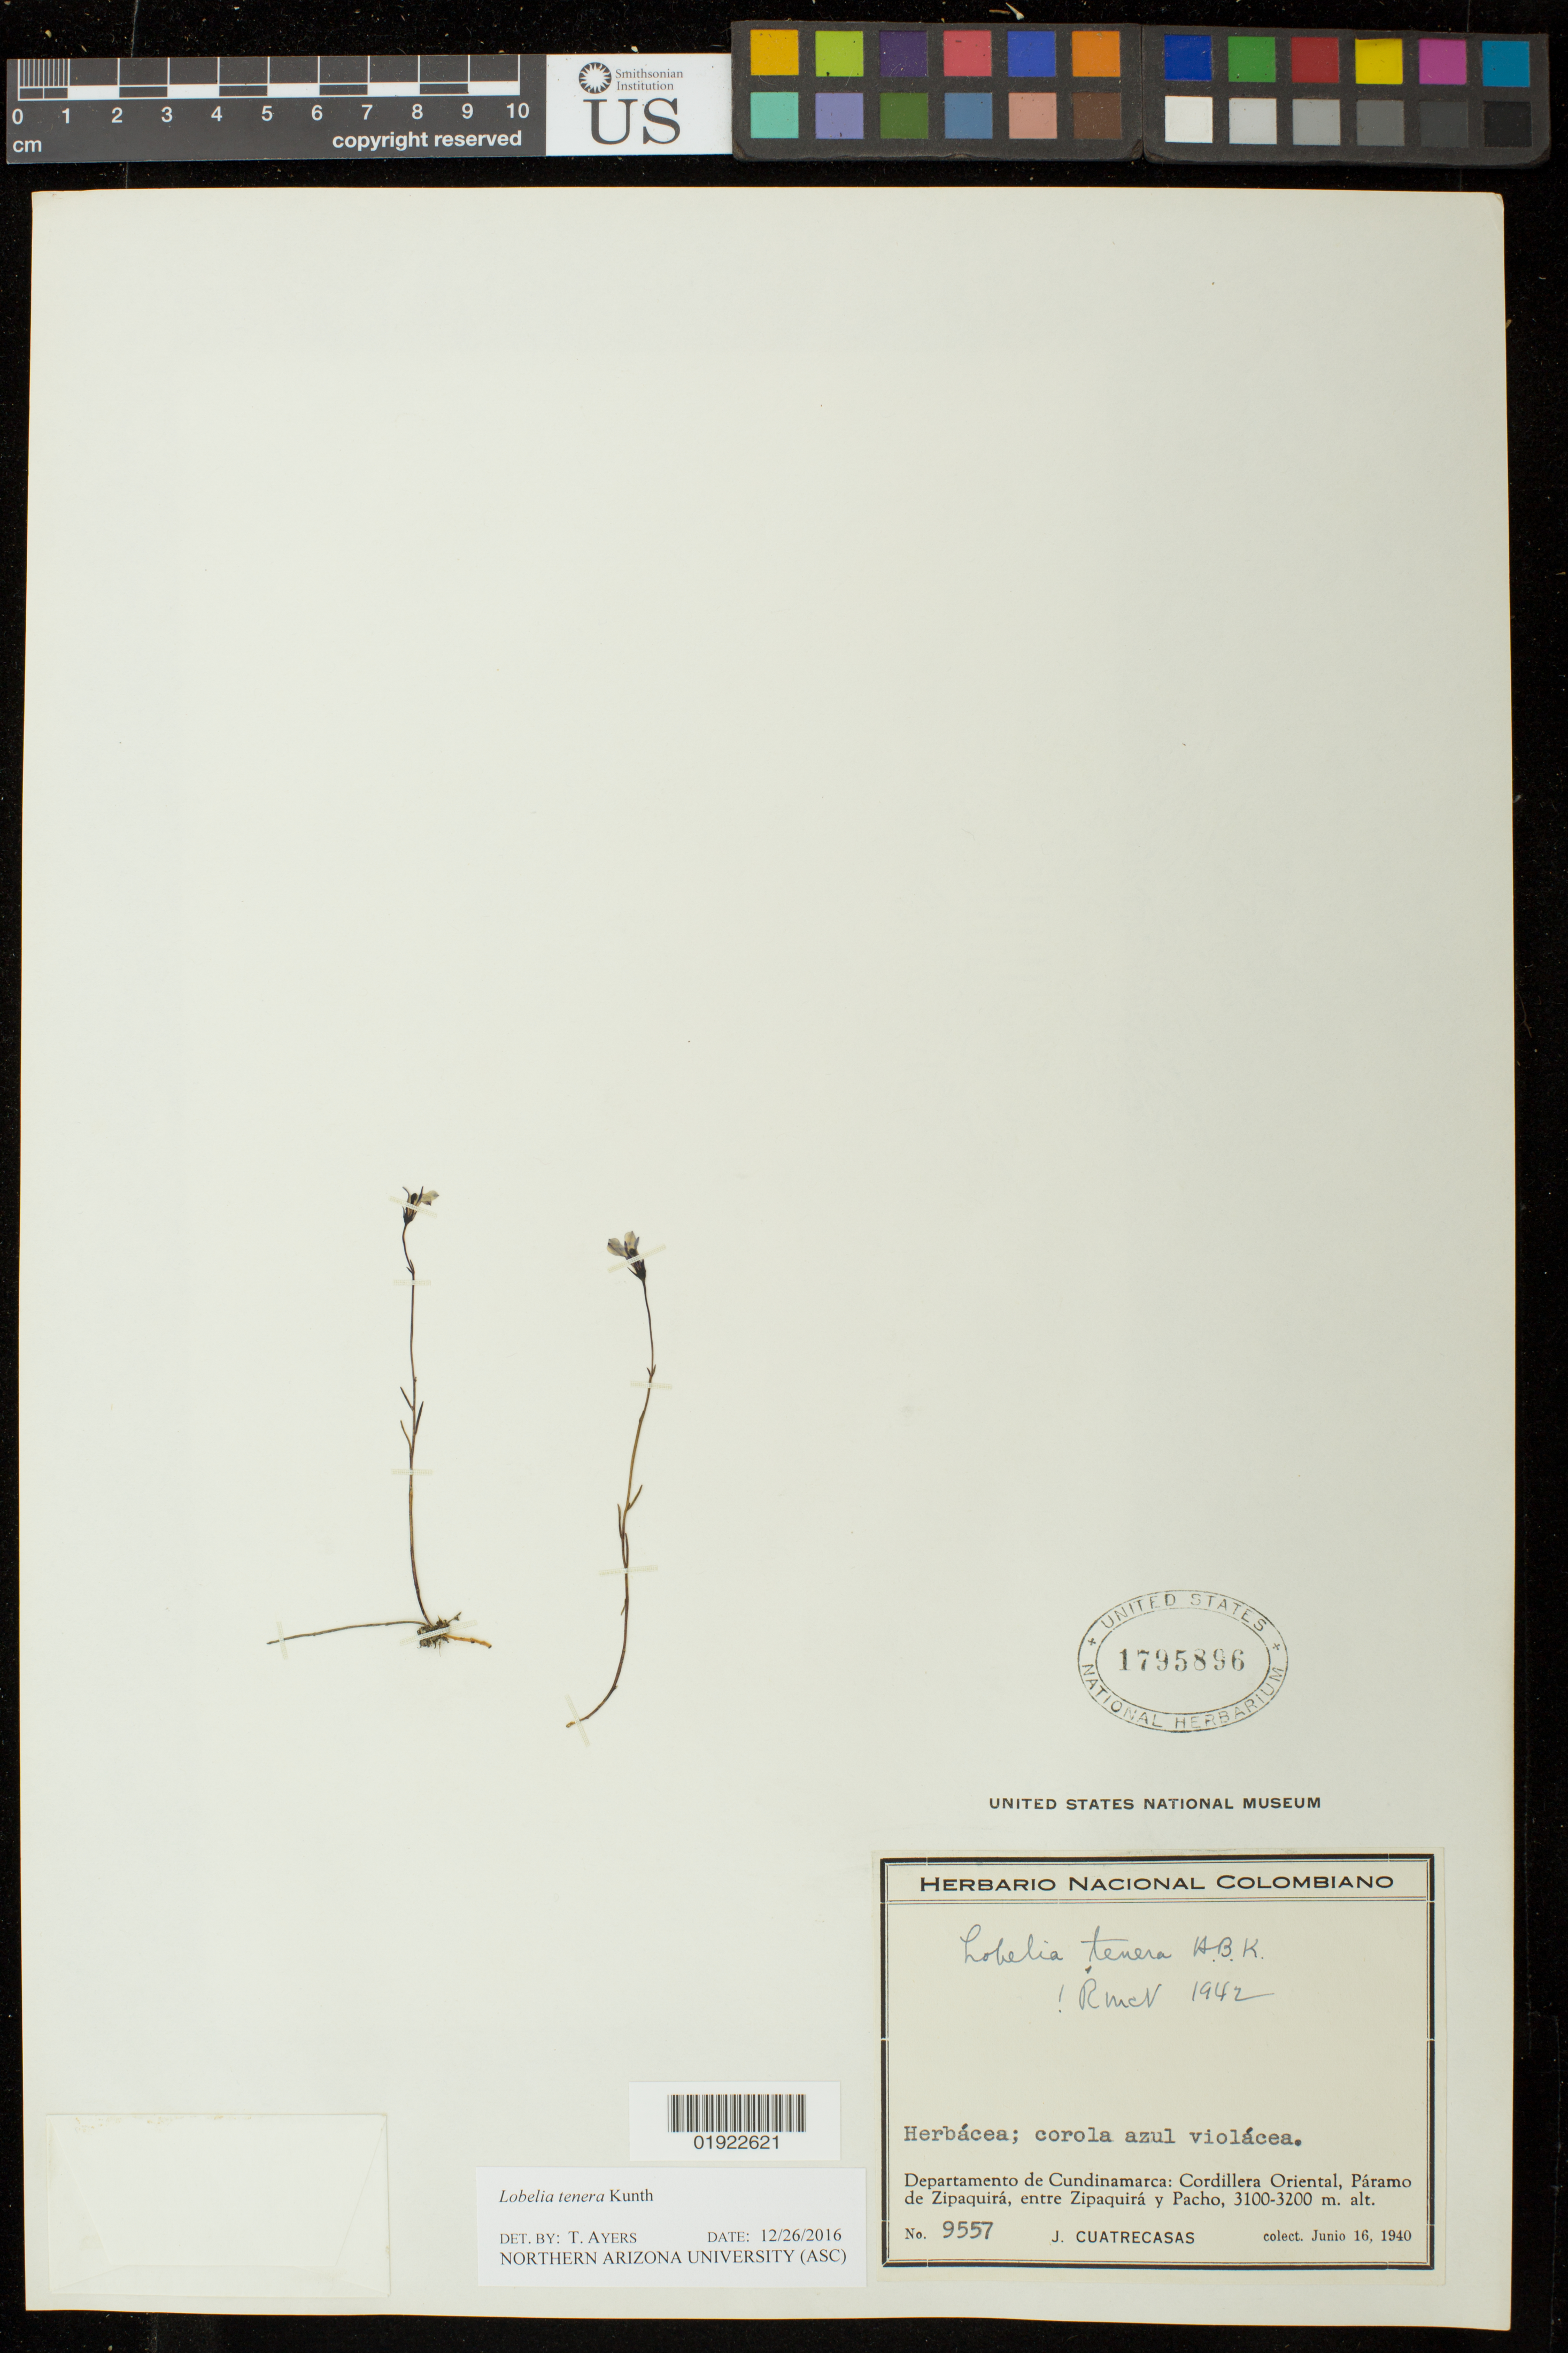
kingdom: Plantae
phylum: Tracheophyta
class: Magnoliopsida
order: Asterales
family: Campanulaceae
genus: Lobelia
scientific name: Lobelia tenera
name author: Kunth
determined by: Ayers, Tina J.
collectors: J. Cuatrecasas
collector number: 9557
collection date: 1940-06-16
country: Colombia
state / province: Cundinamarca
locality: Cordillera Oriental, Paramo de Zipaquira, entre Zipaquira y Pacho.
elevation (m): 3100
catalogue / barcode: US 1795896